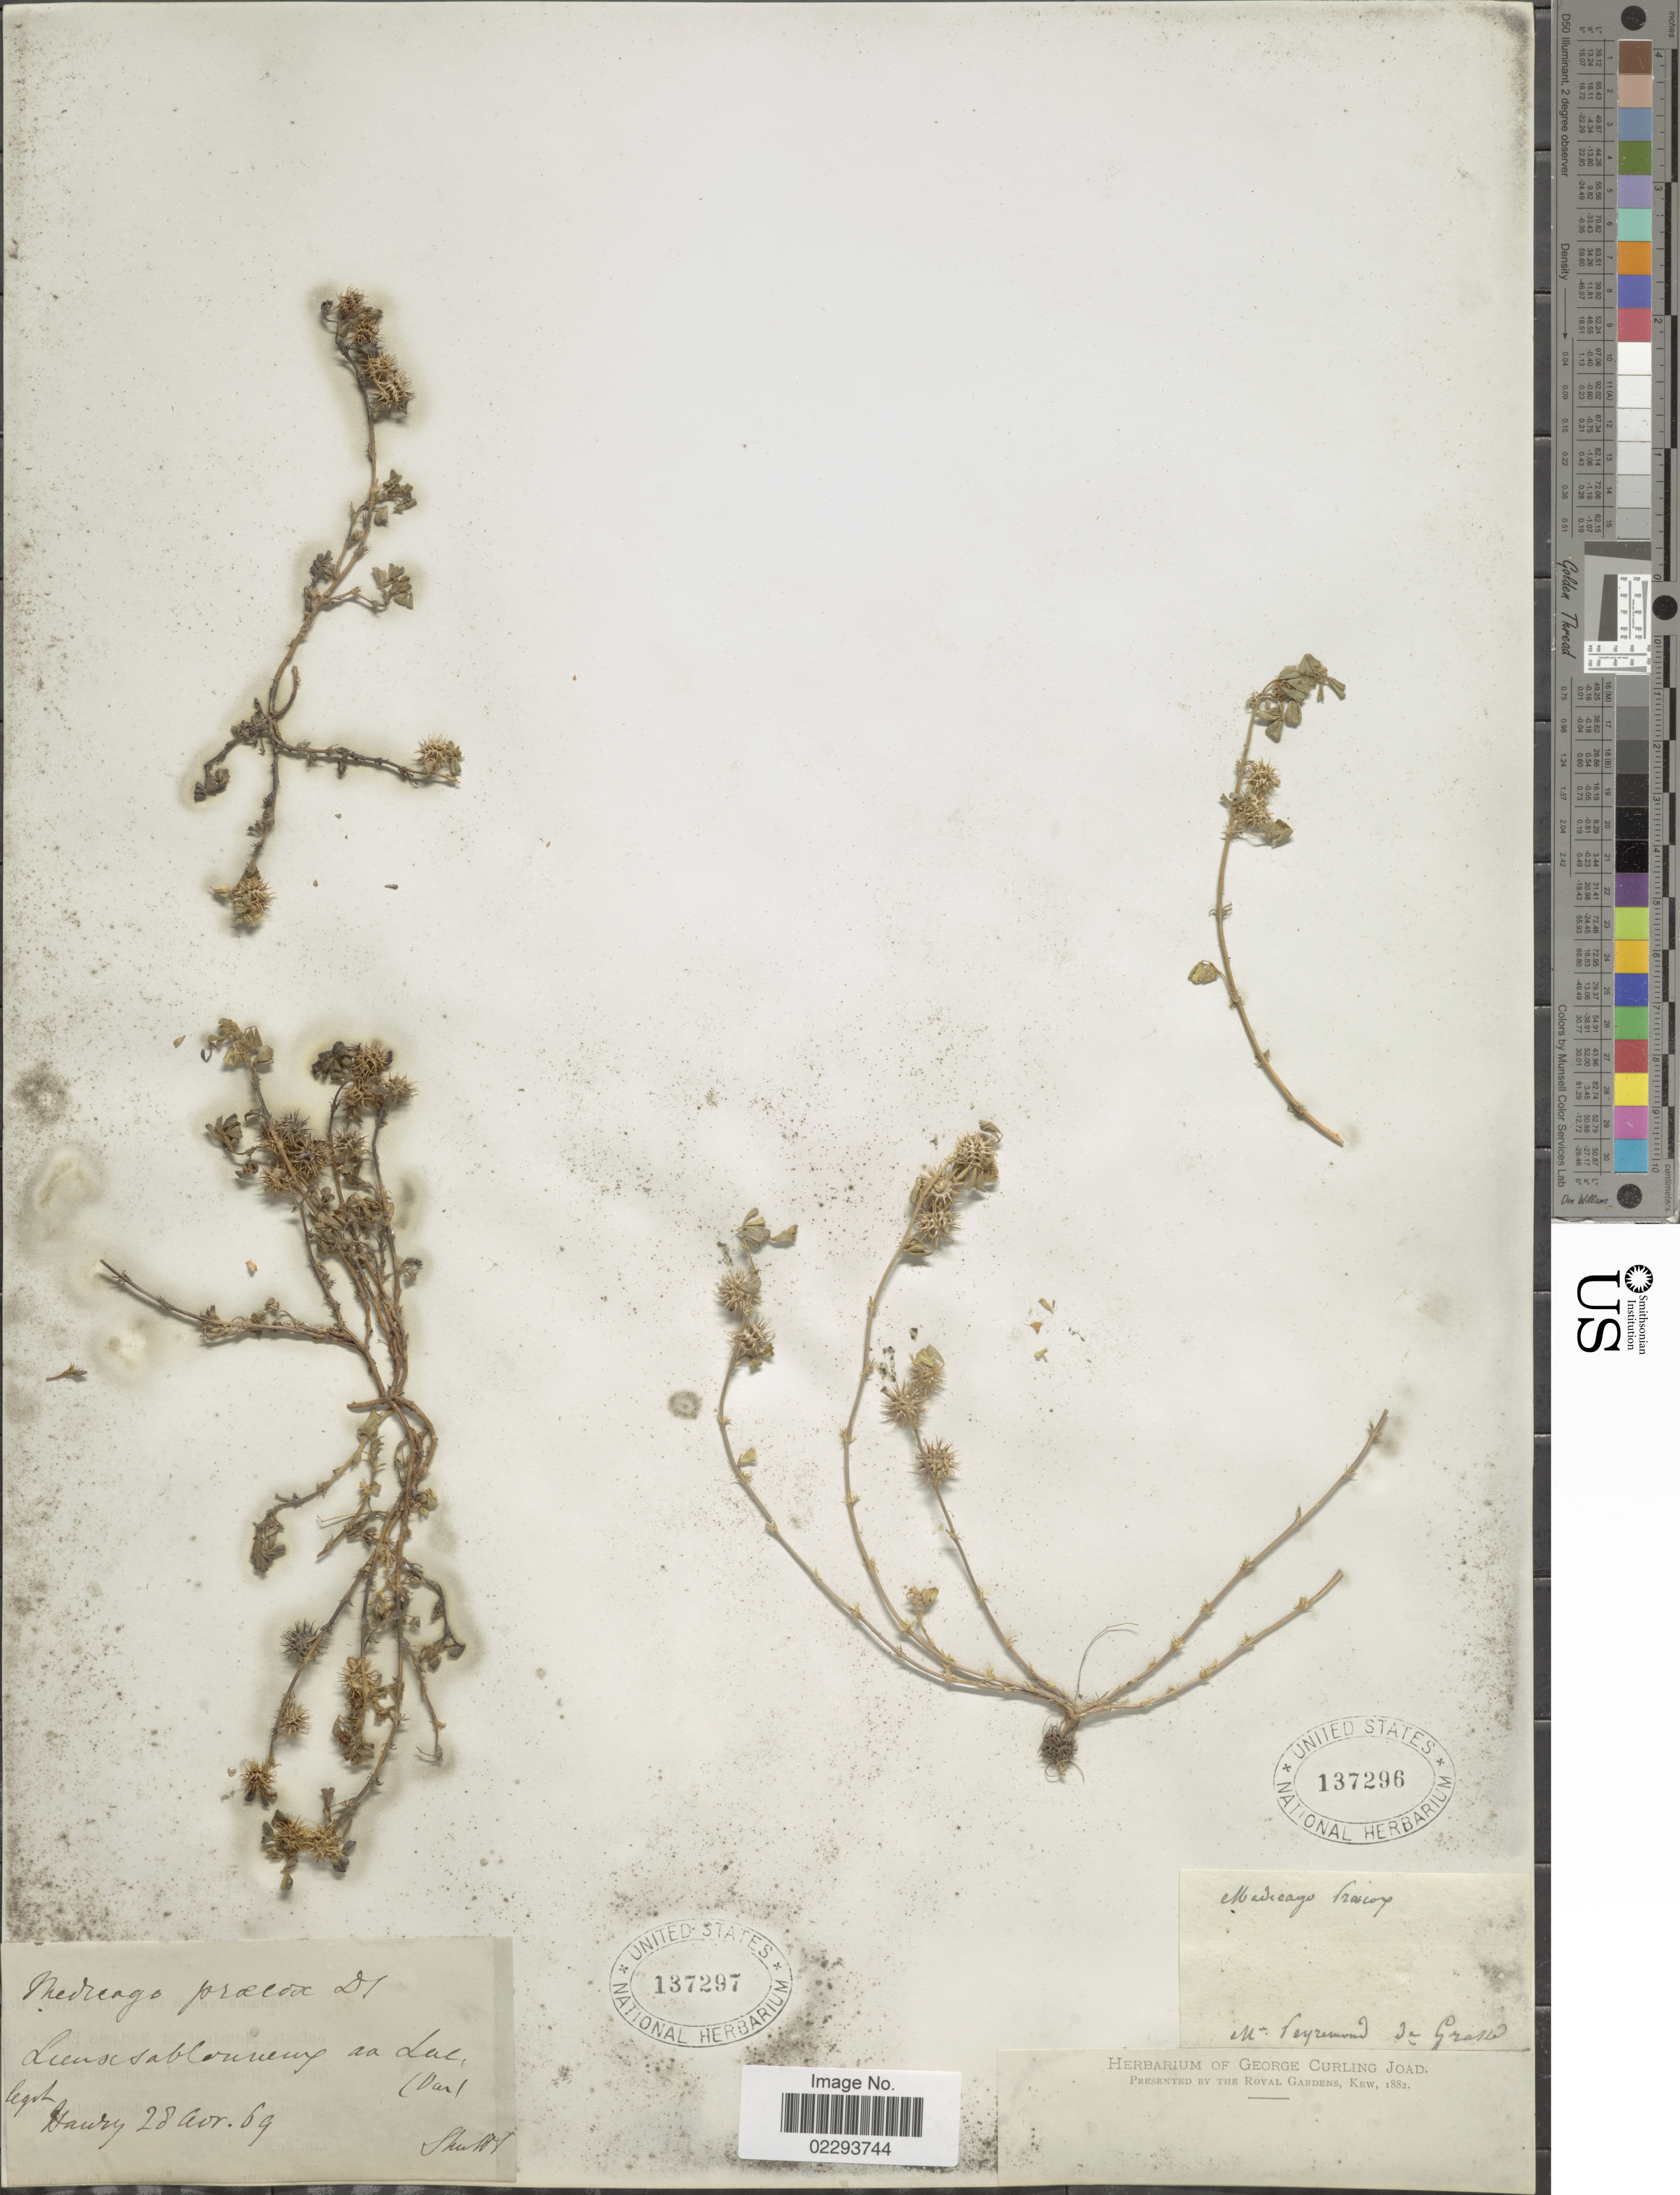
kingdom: Plantae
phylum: Tracheophyta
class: Magnoliopsida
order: Fabales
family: Fabaceae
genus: Medicago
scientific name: Medicago praecox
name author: DC.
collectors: -. Shultz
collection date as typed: Transcribed d/m/y: 28/4/69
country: France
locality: Lieux sabbloneux aa Lac (Var.). [interpreted]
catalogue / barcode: US 137297